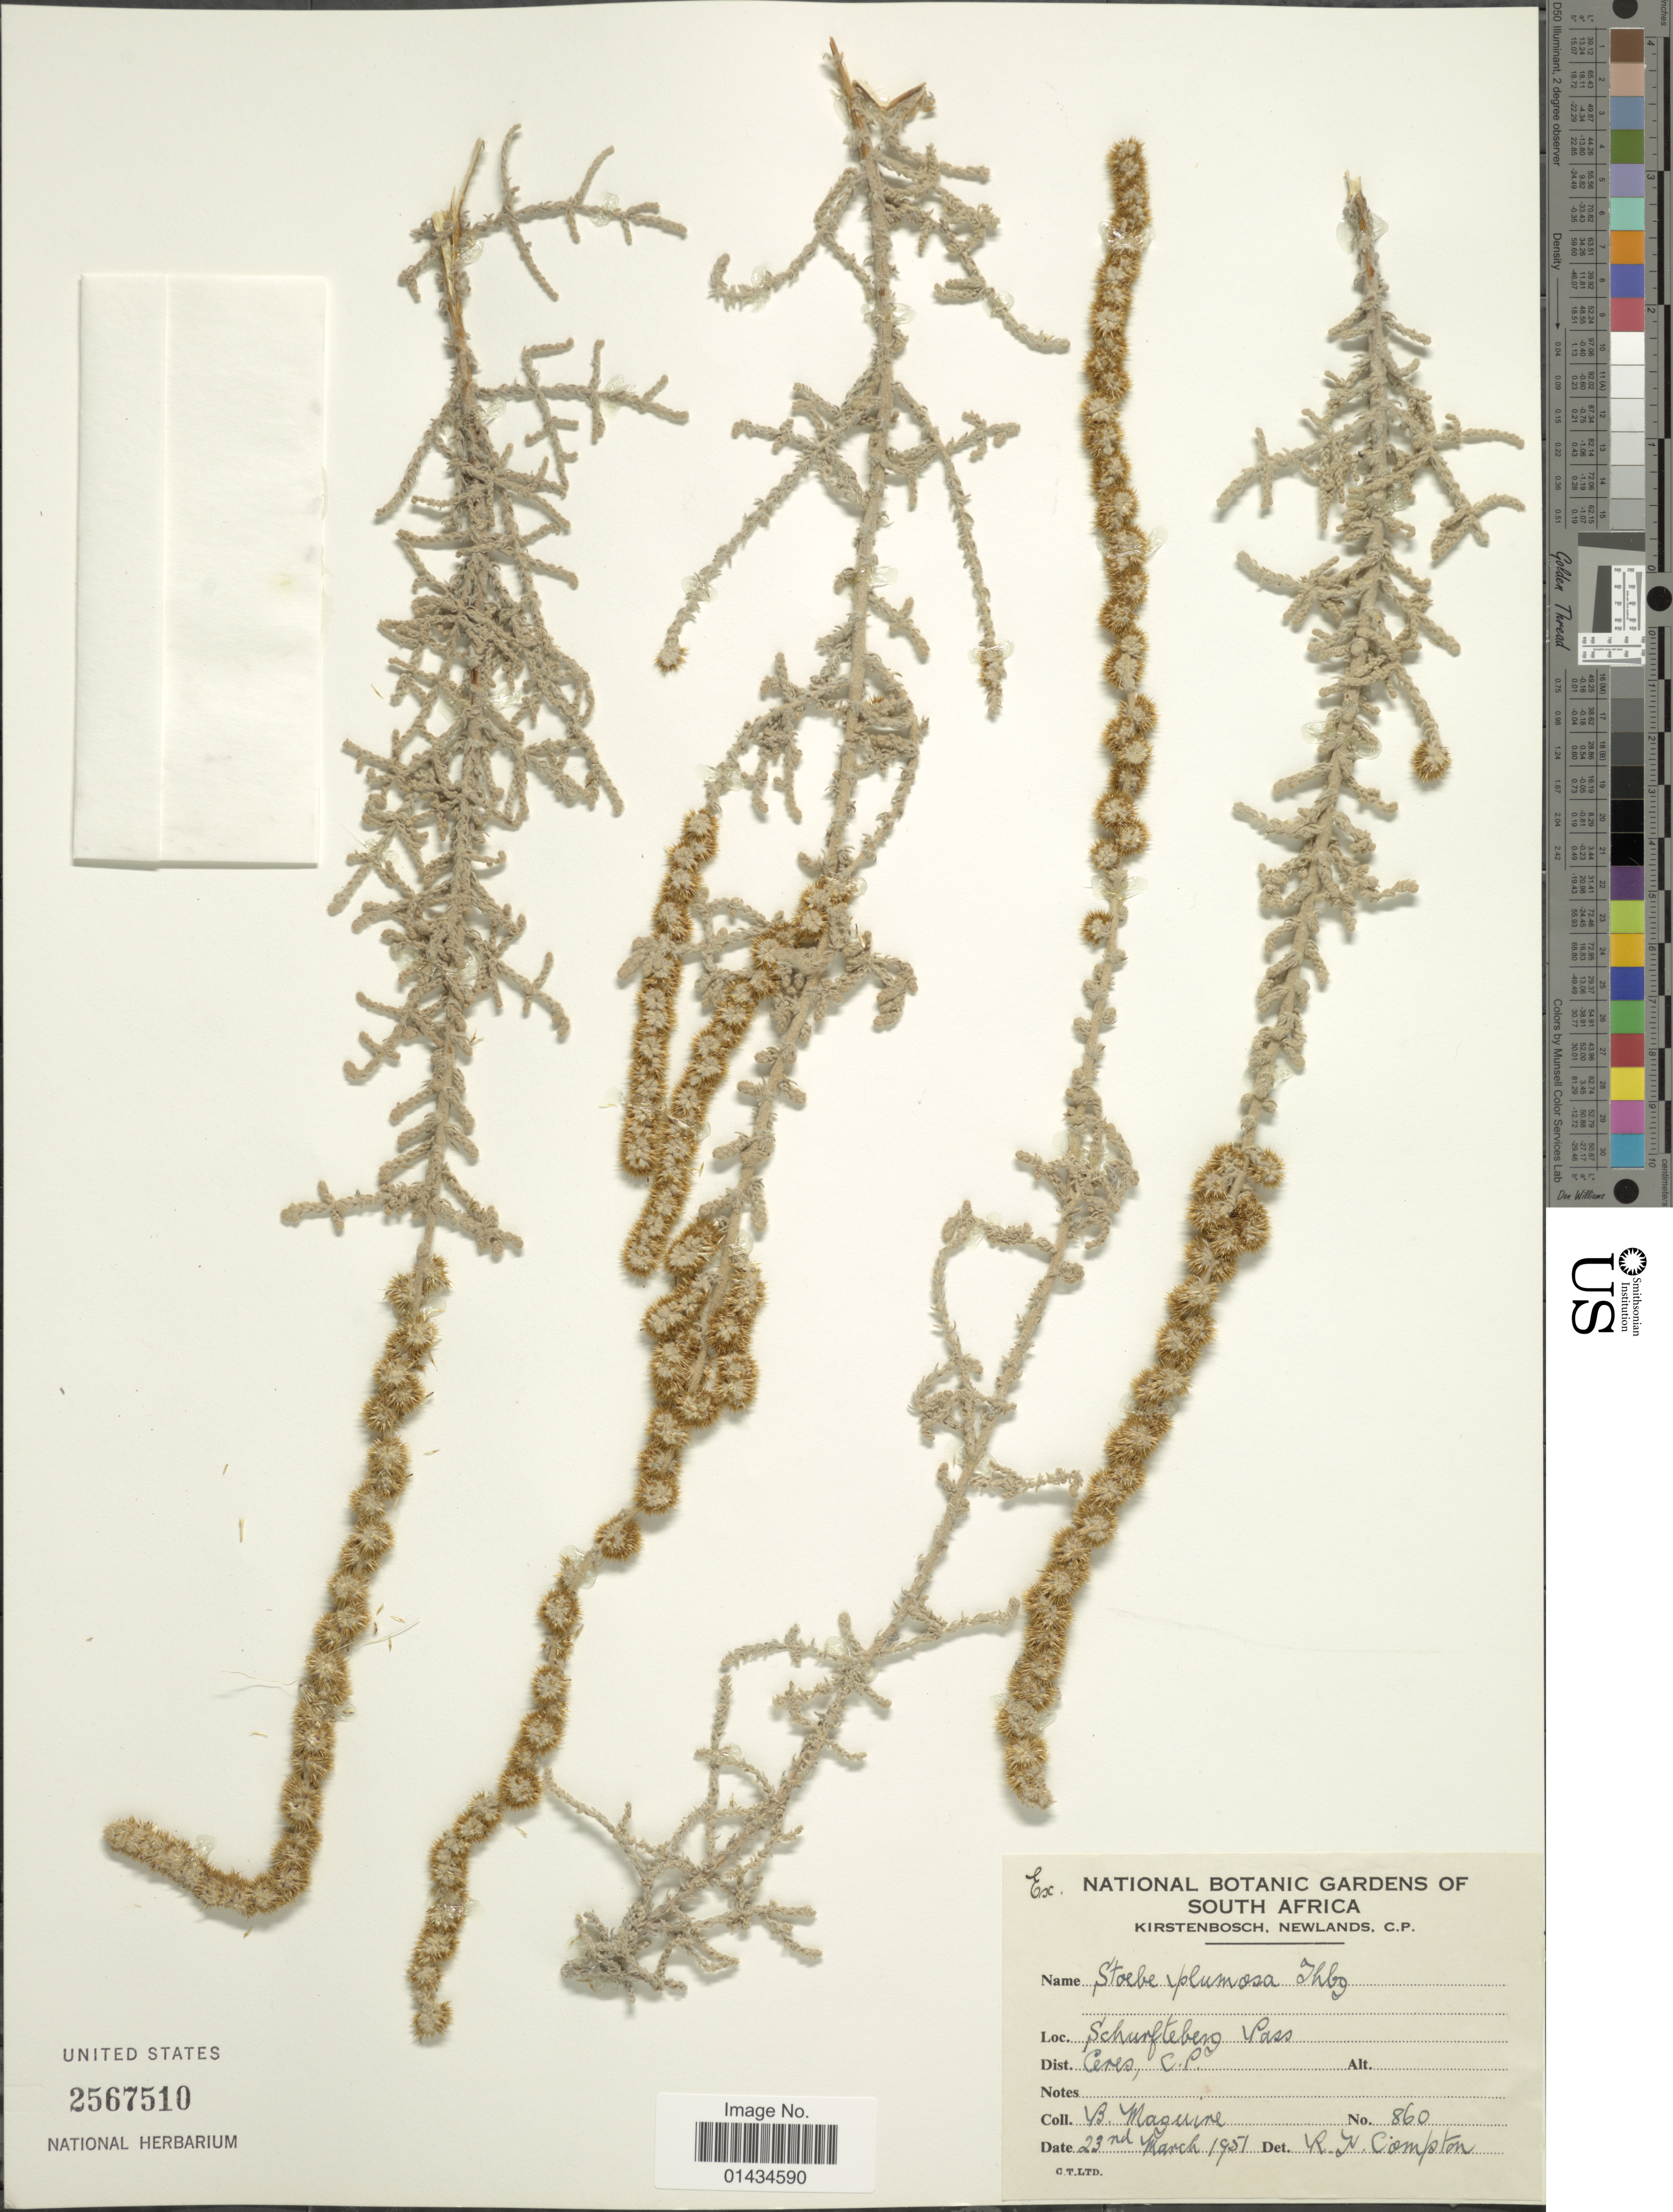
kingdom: Plantae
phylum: Tracheophyta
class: Magnoliopsida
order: Asterales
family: Asteraceae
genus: Stoebe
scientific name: Stoebe plumosa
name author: (L.) Thunb.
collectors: B. Maguire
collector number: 860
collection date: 1951-03-23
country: South Africa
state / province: Western Cape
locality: Schurfteberg Pass, Dist. Ceres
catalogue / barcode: US 2567510